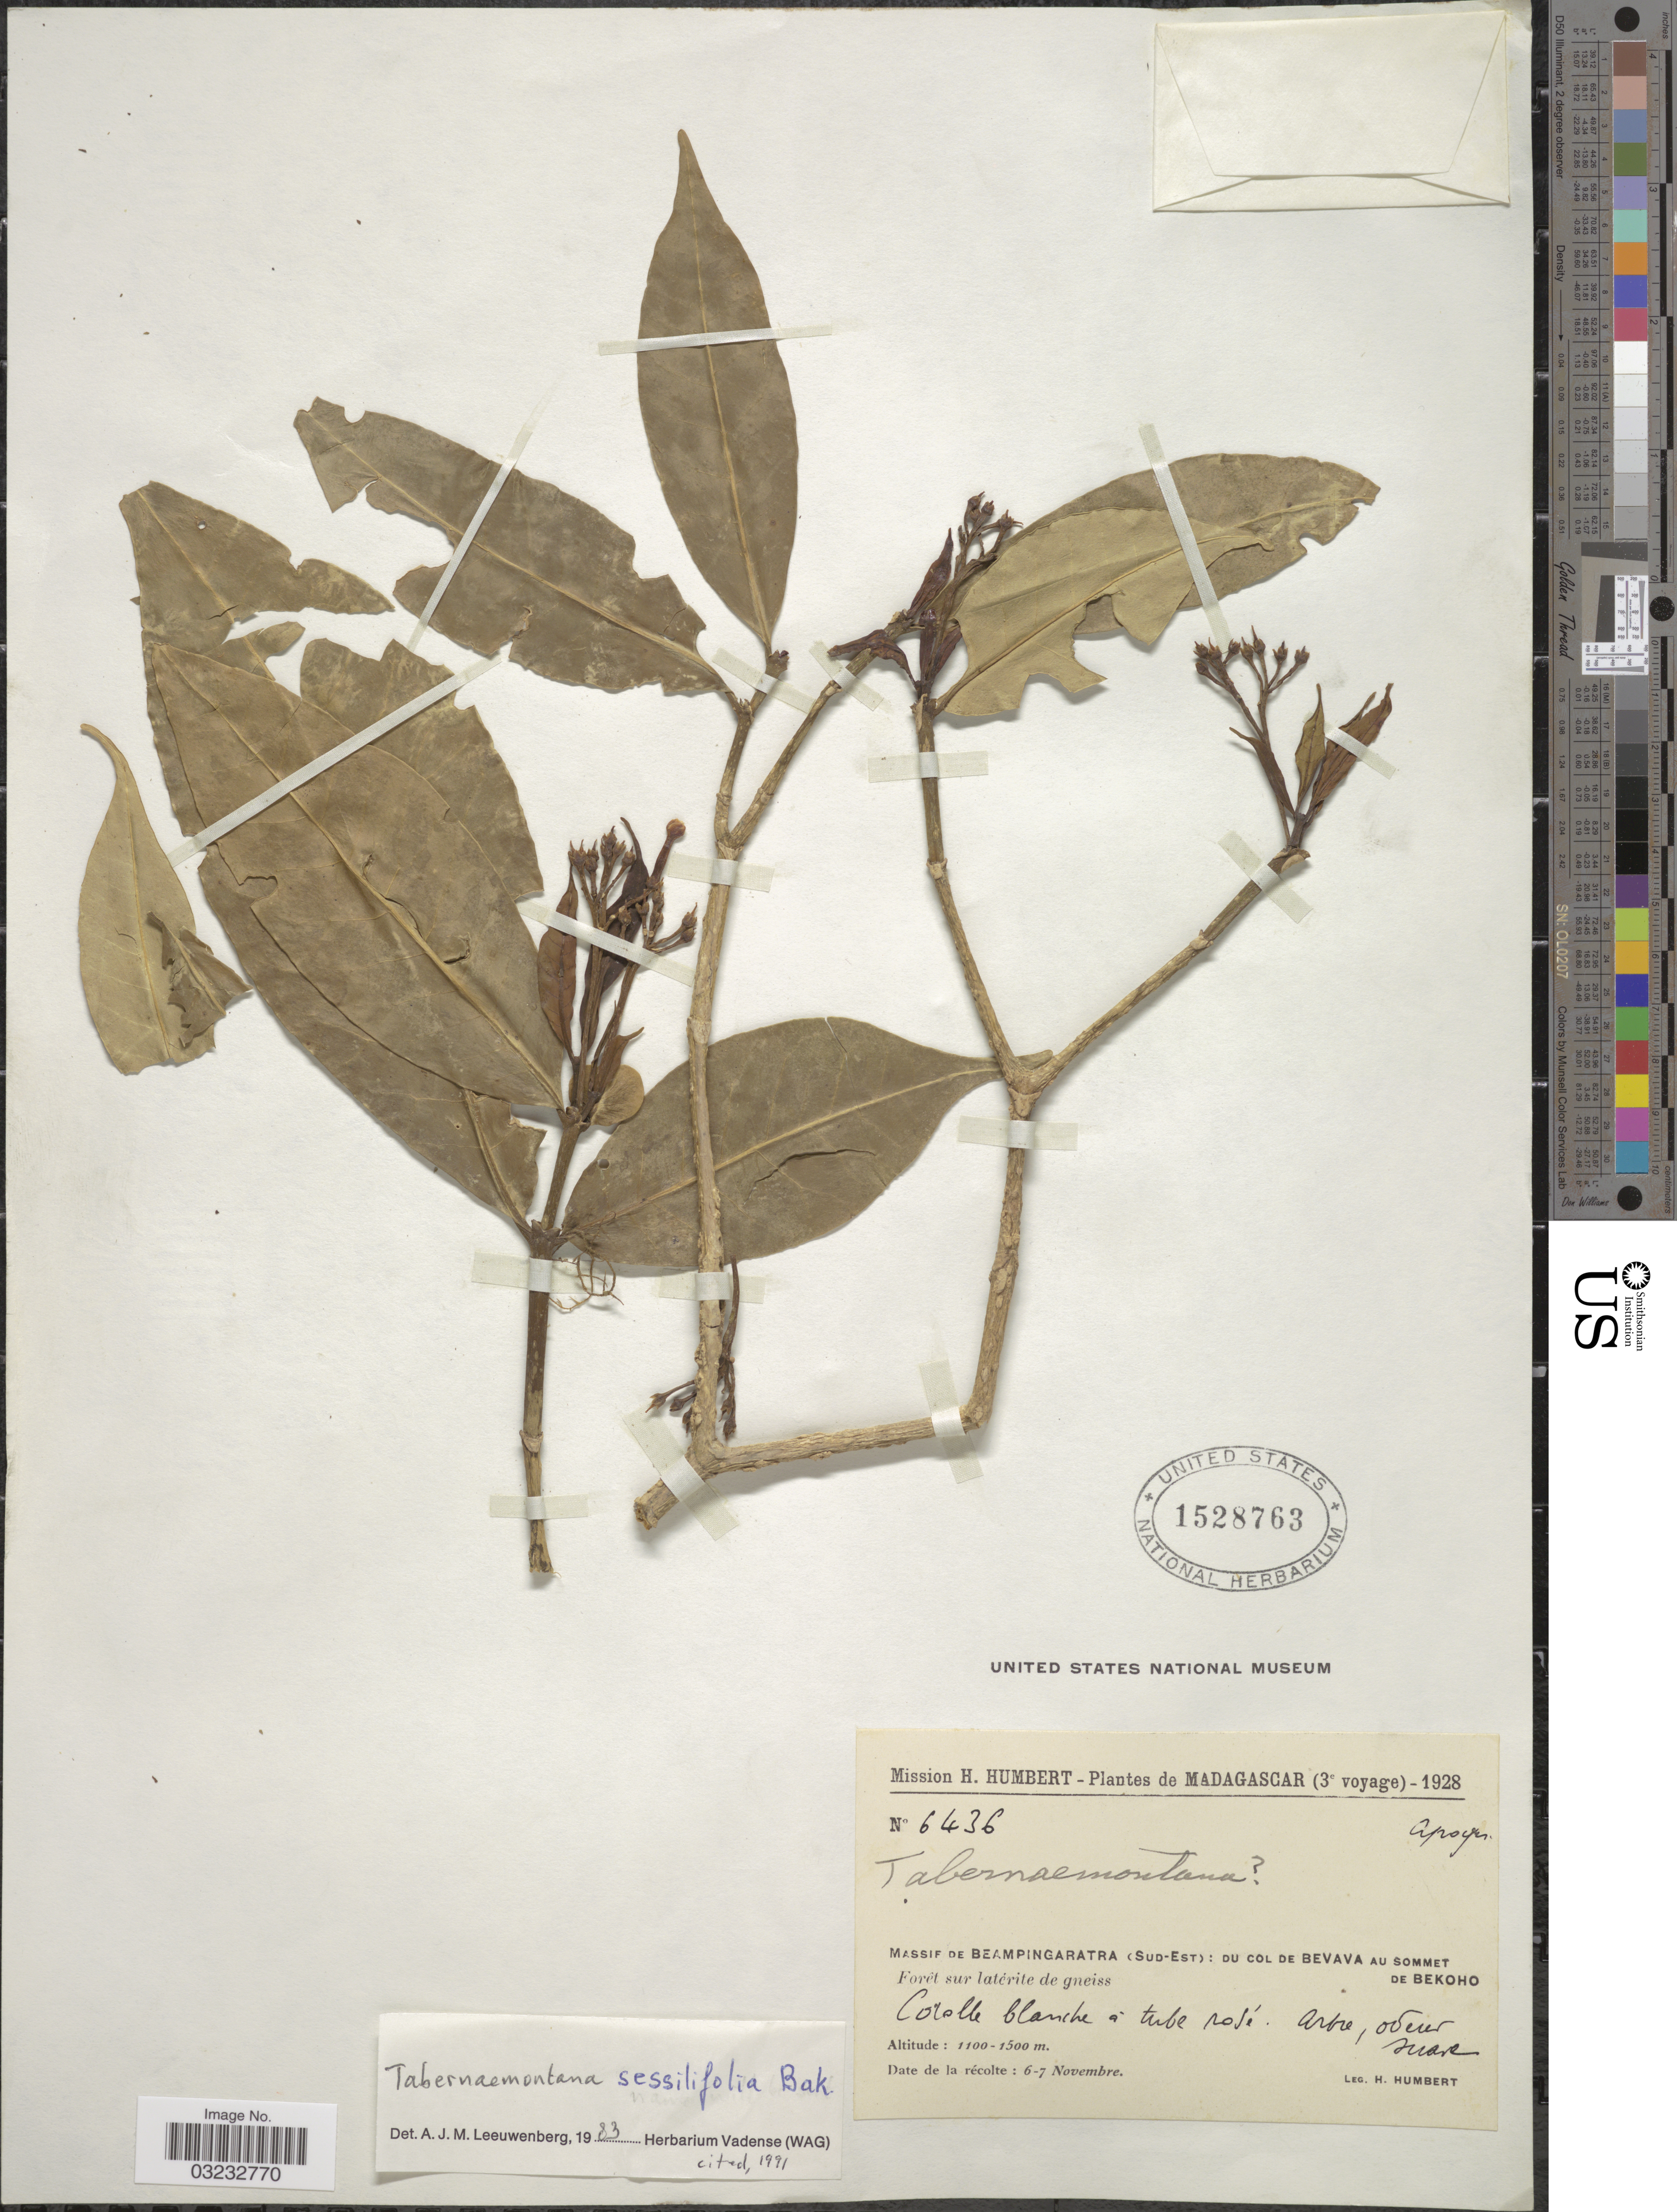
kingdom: Plantae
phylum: Tracheophyta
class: Magnoliopsida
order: Gentianales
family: Apocynaceae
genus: Tabernaemontana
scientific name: Tabernaemontana sessilifolia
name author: Baker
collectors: H. Humbert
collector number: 6436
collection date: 1928-11-06/1928-11-07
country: Madagascar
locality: Massif de Beampingaratra (Sud-Est): du col de Bevava au sommet de Bekoho.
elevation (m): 1100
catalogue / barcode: US 1528763